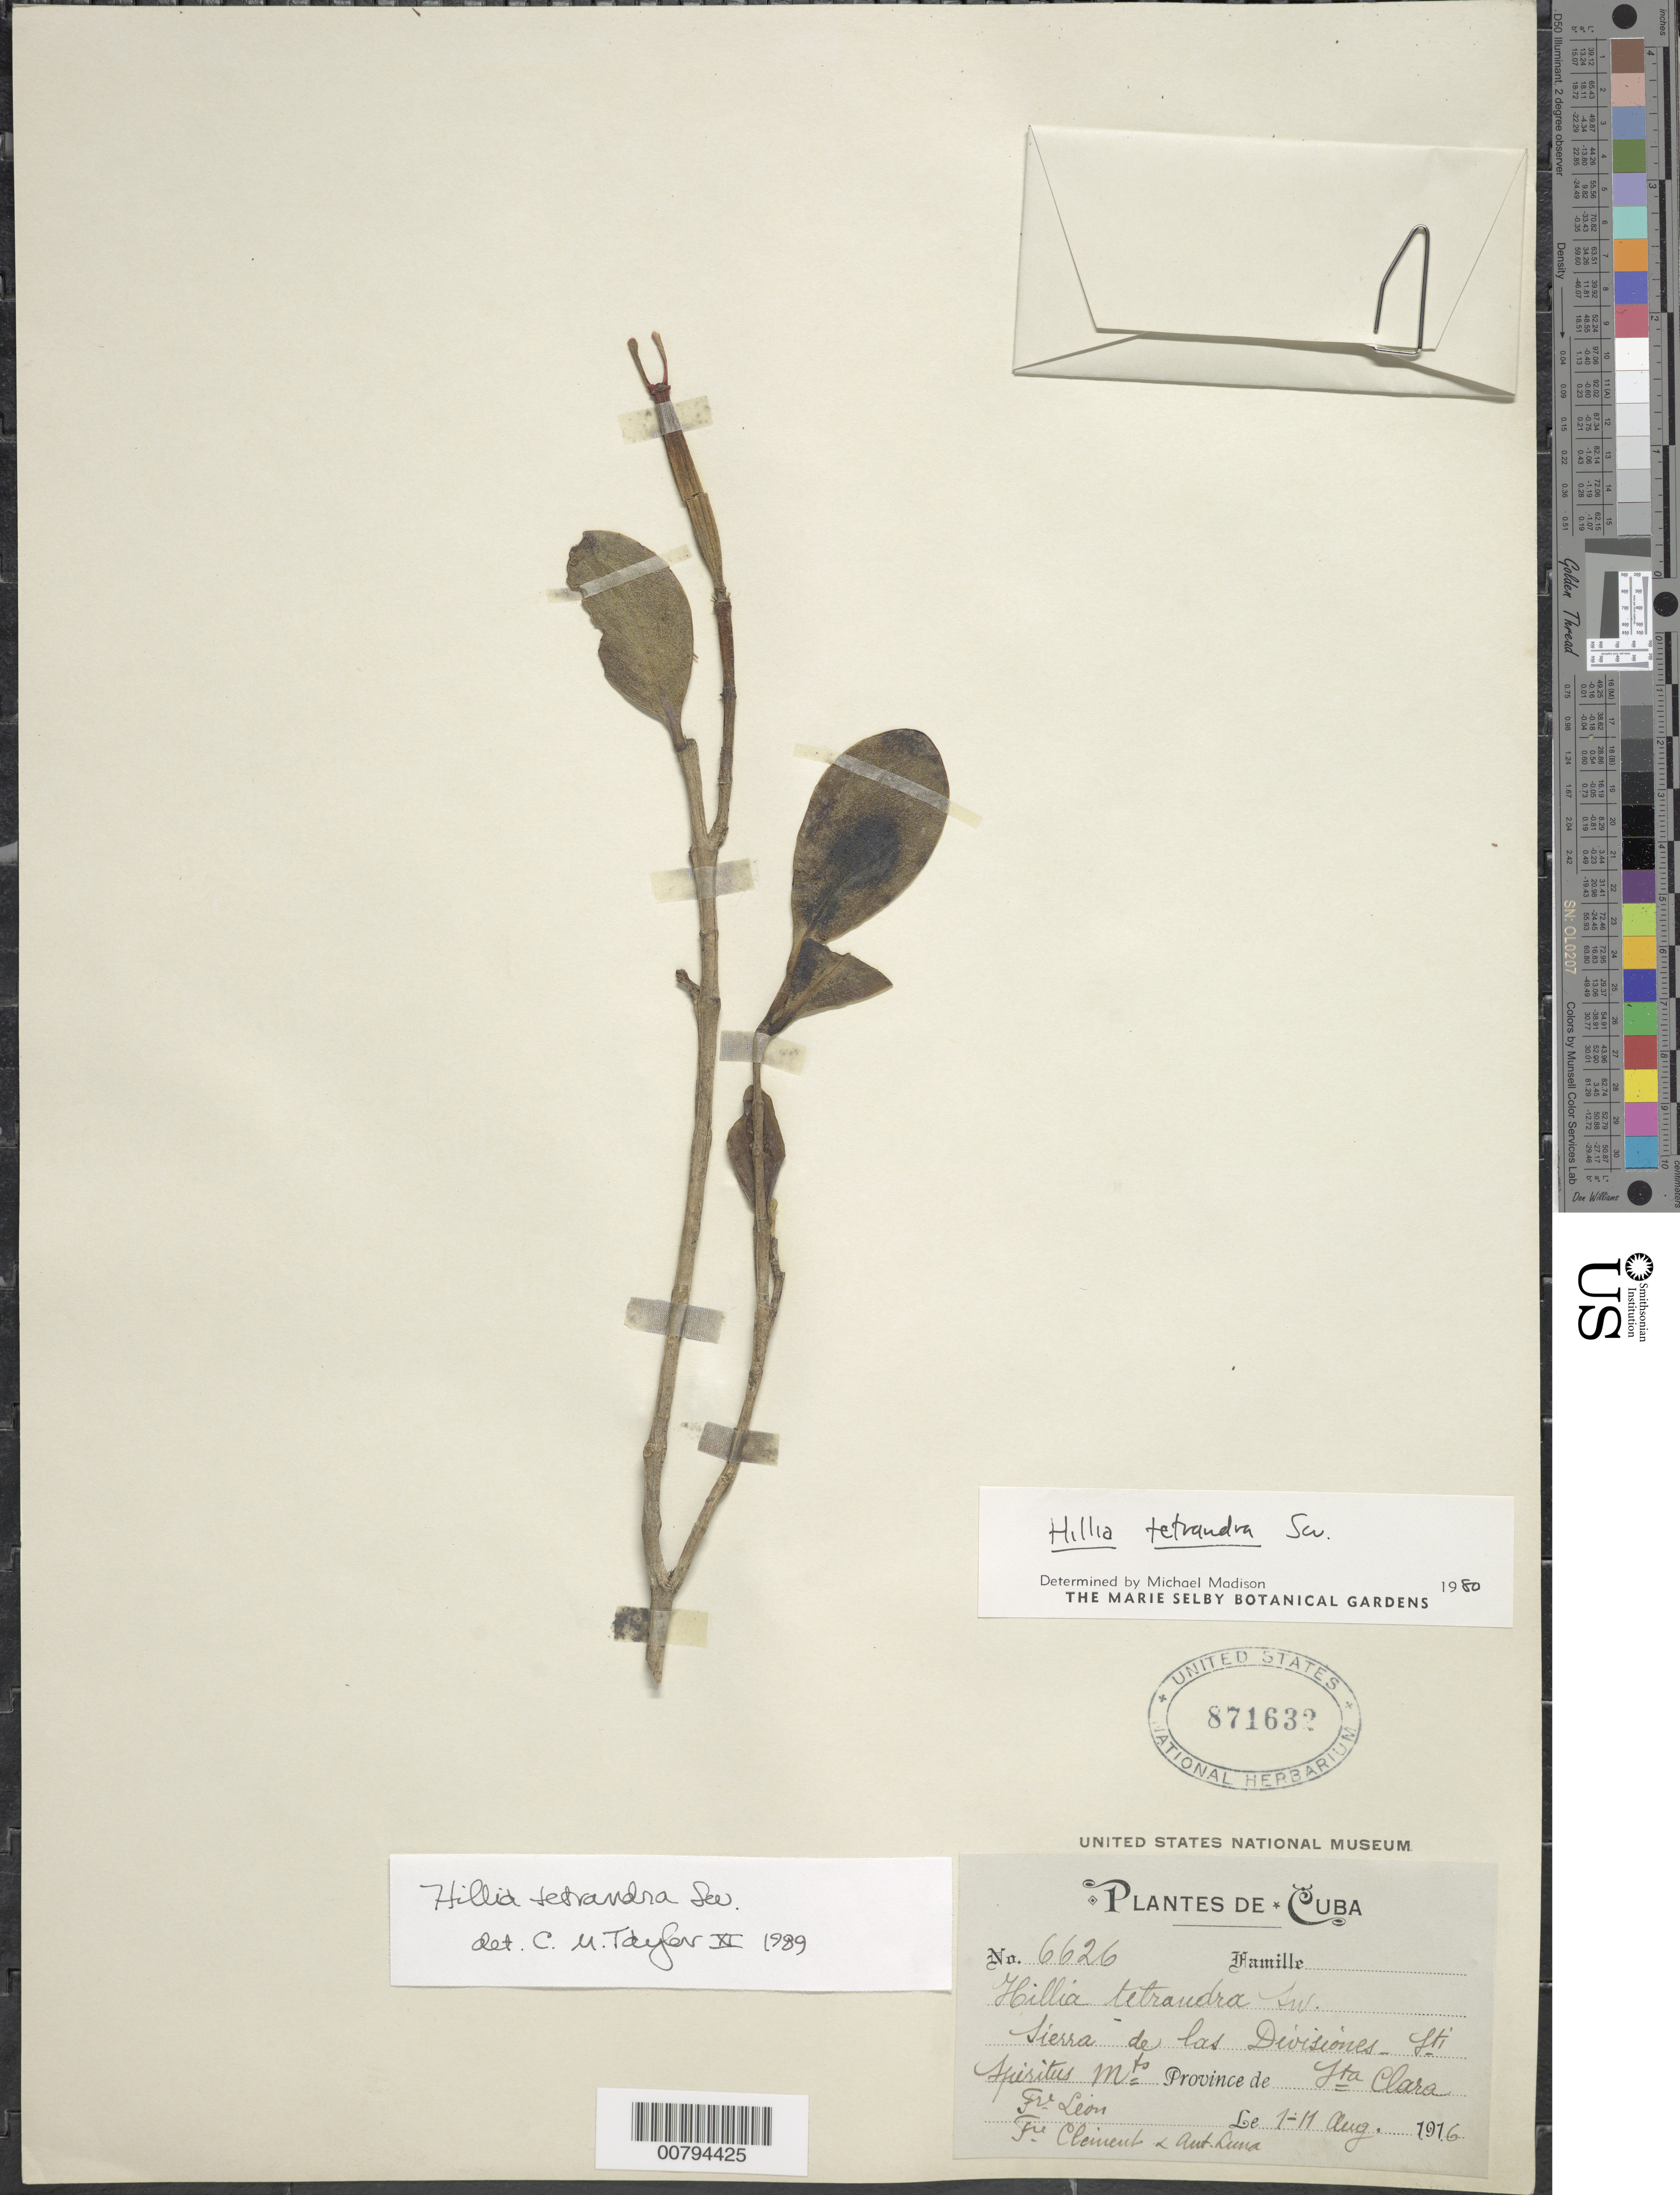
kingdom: Plantae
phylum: Tracheophyta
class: Magnoliopsida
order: Gentianales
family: Rubiaceae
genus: Hillia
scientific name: Hillia tetrandra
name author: Sw.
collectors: Bro. León, Bro. Clemente & A. L. Peixoto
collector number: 6626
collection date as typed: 01 Aug 1916 to 11 Aug 1916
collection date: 1916-08-01/1916-08-11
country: Cuba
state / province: Las Villas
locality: Sierra de las Divisiones- Sti. Spiritus Mts.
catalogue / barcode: US 871632